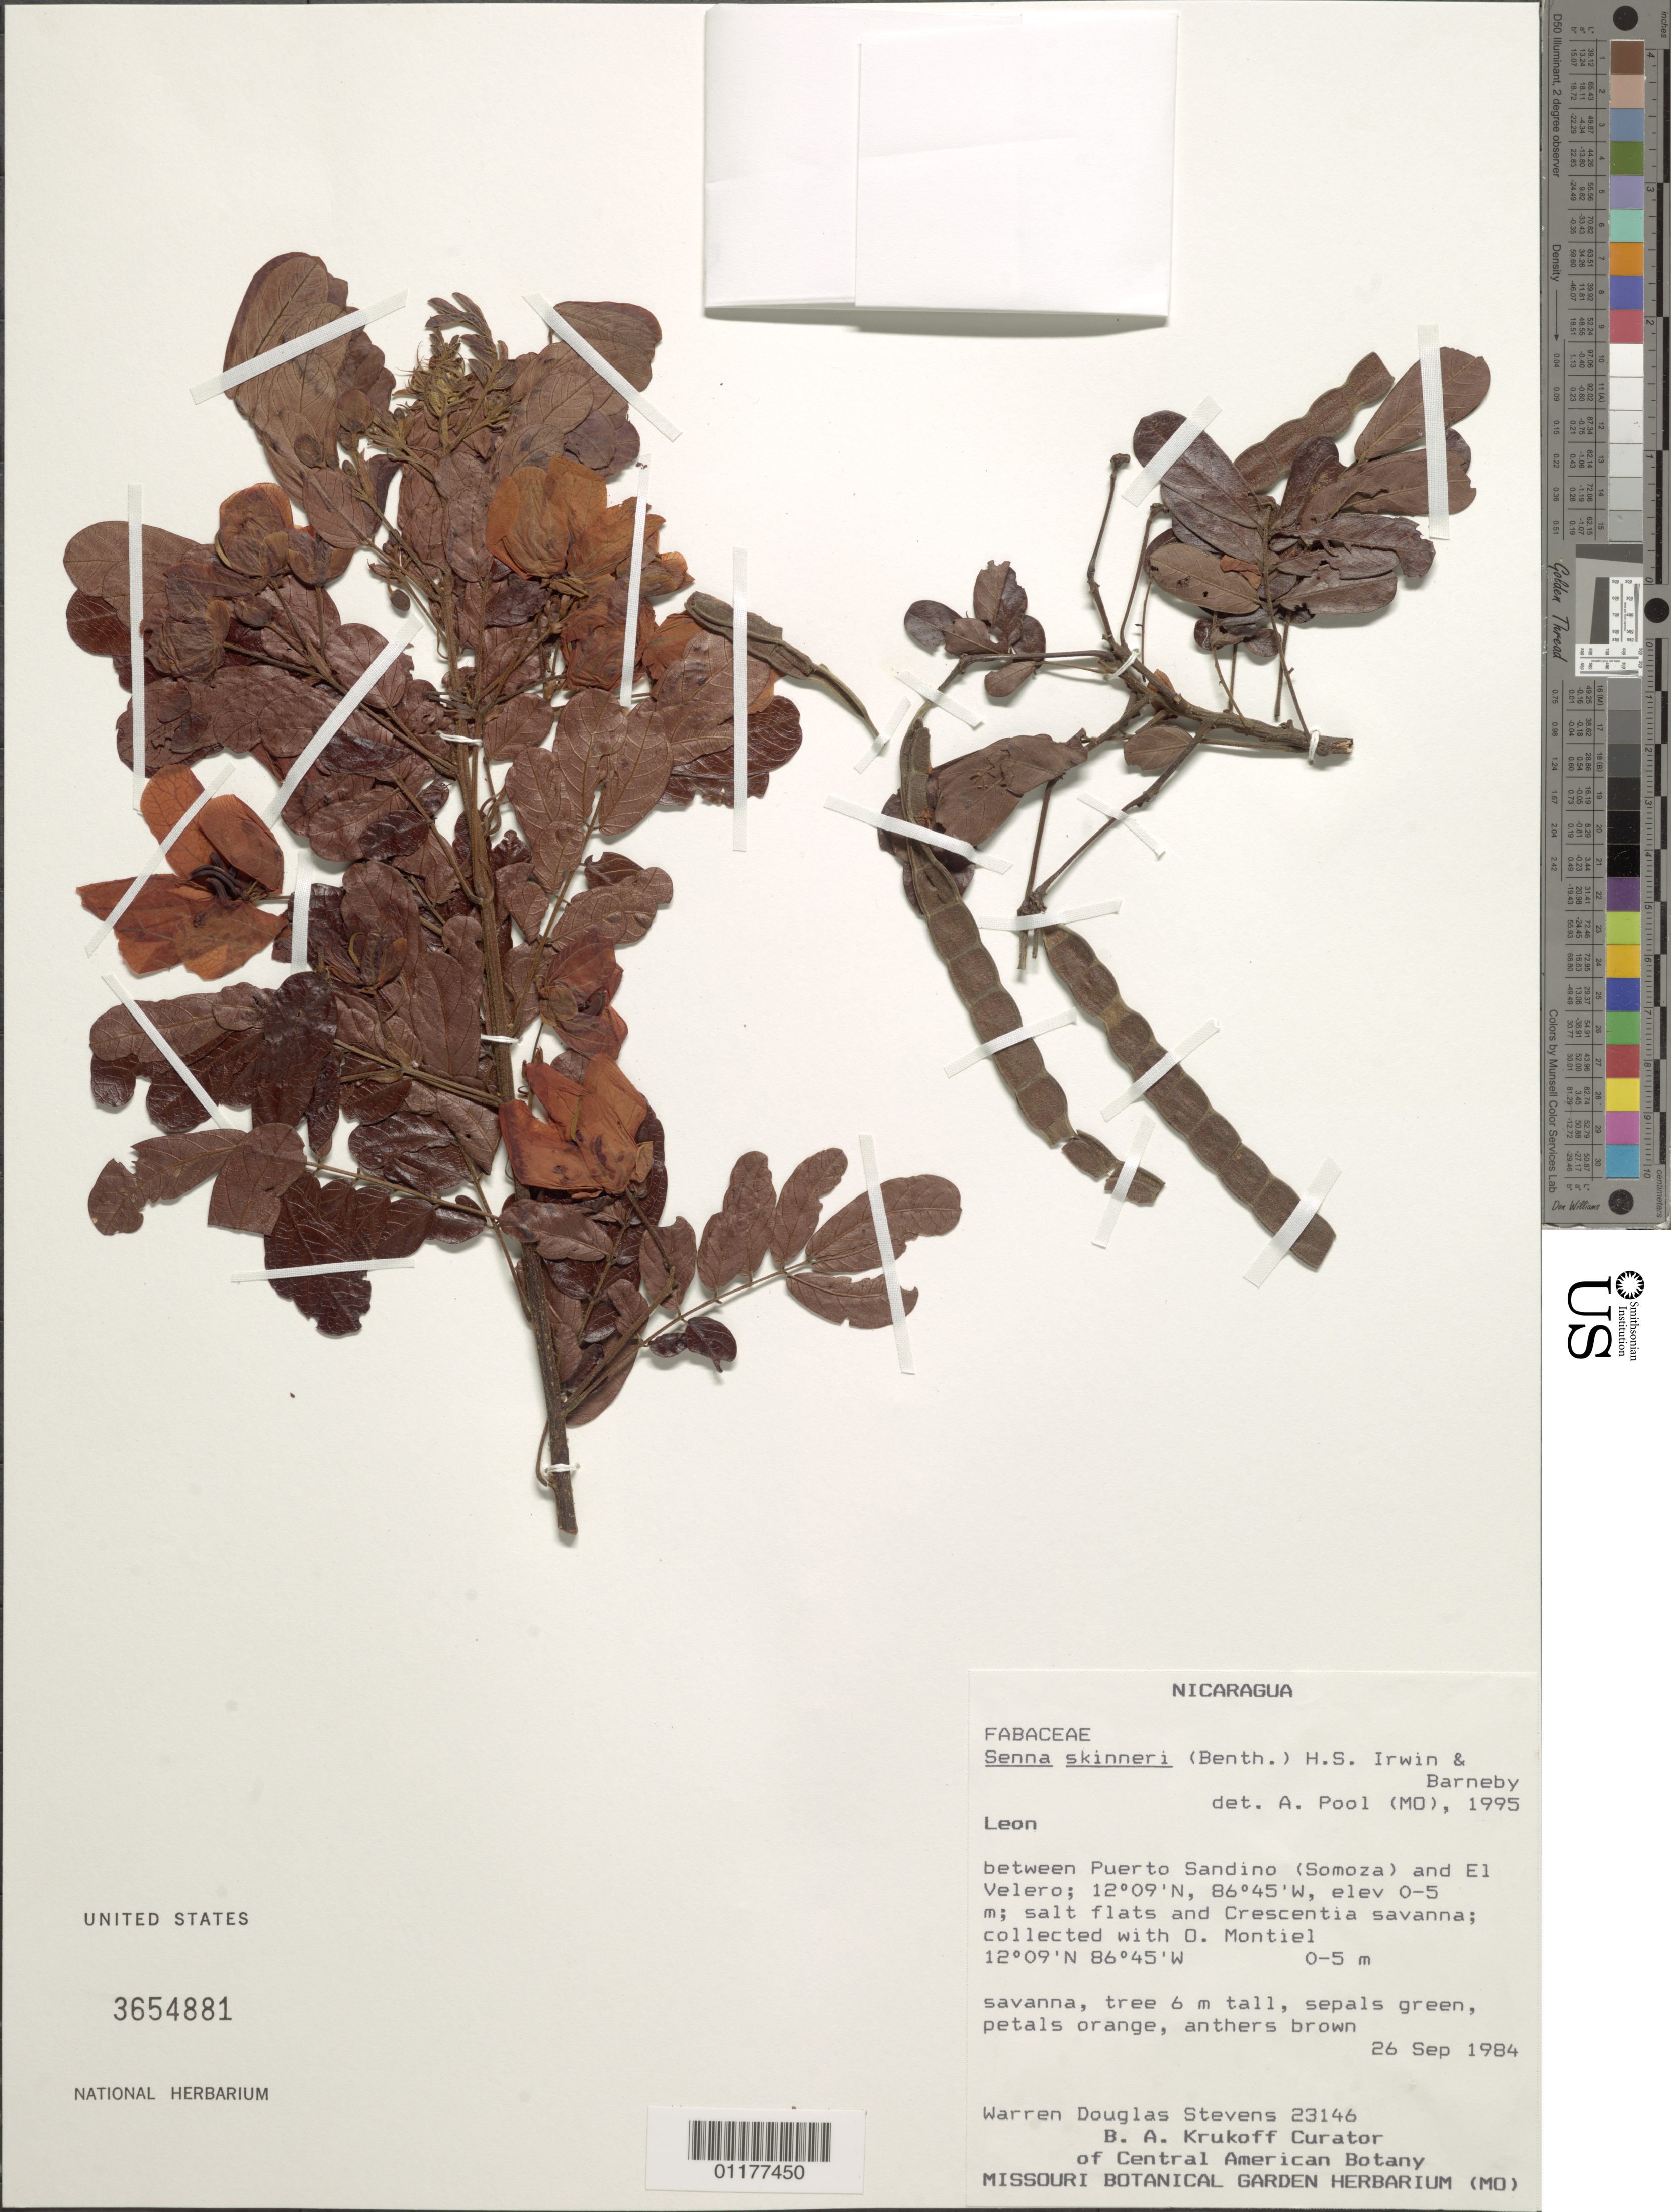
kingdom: Plantae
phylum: Tracheophyta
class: Magnoliopsida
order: Fabales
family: Fabaceae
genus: Senna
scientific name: Senna skinneri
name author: (Benth.) H.S. Irwin & Barneby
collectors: W. D. Stevens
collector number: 23146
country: Nicaragua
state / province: León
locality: Between Puerto Sandino (Somoza) and El Velero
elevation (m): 0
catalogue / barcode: US 3654881